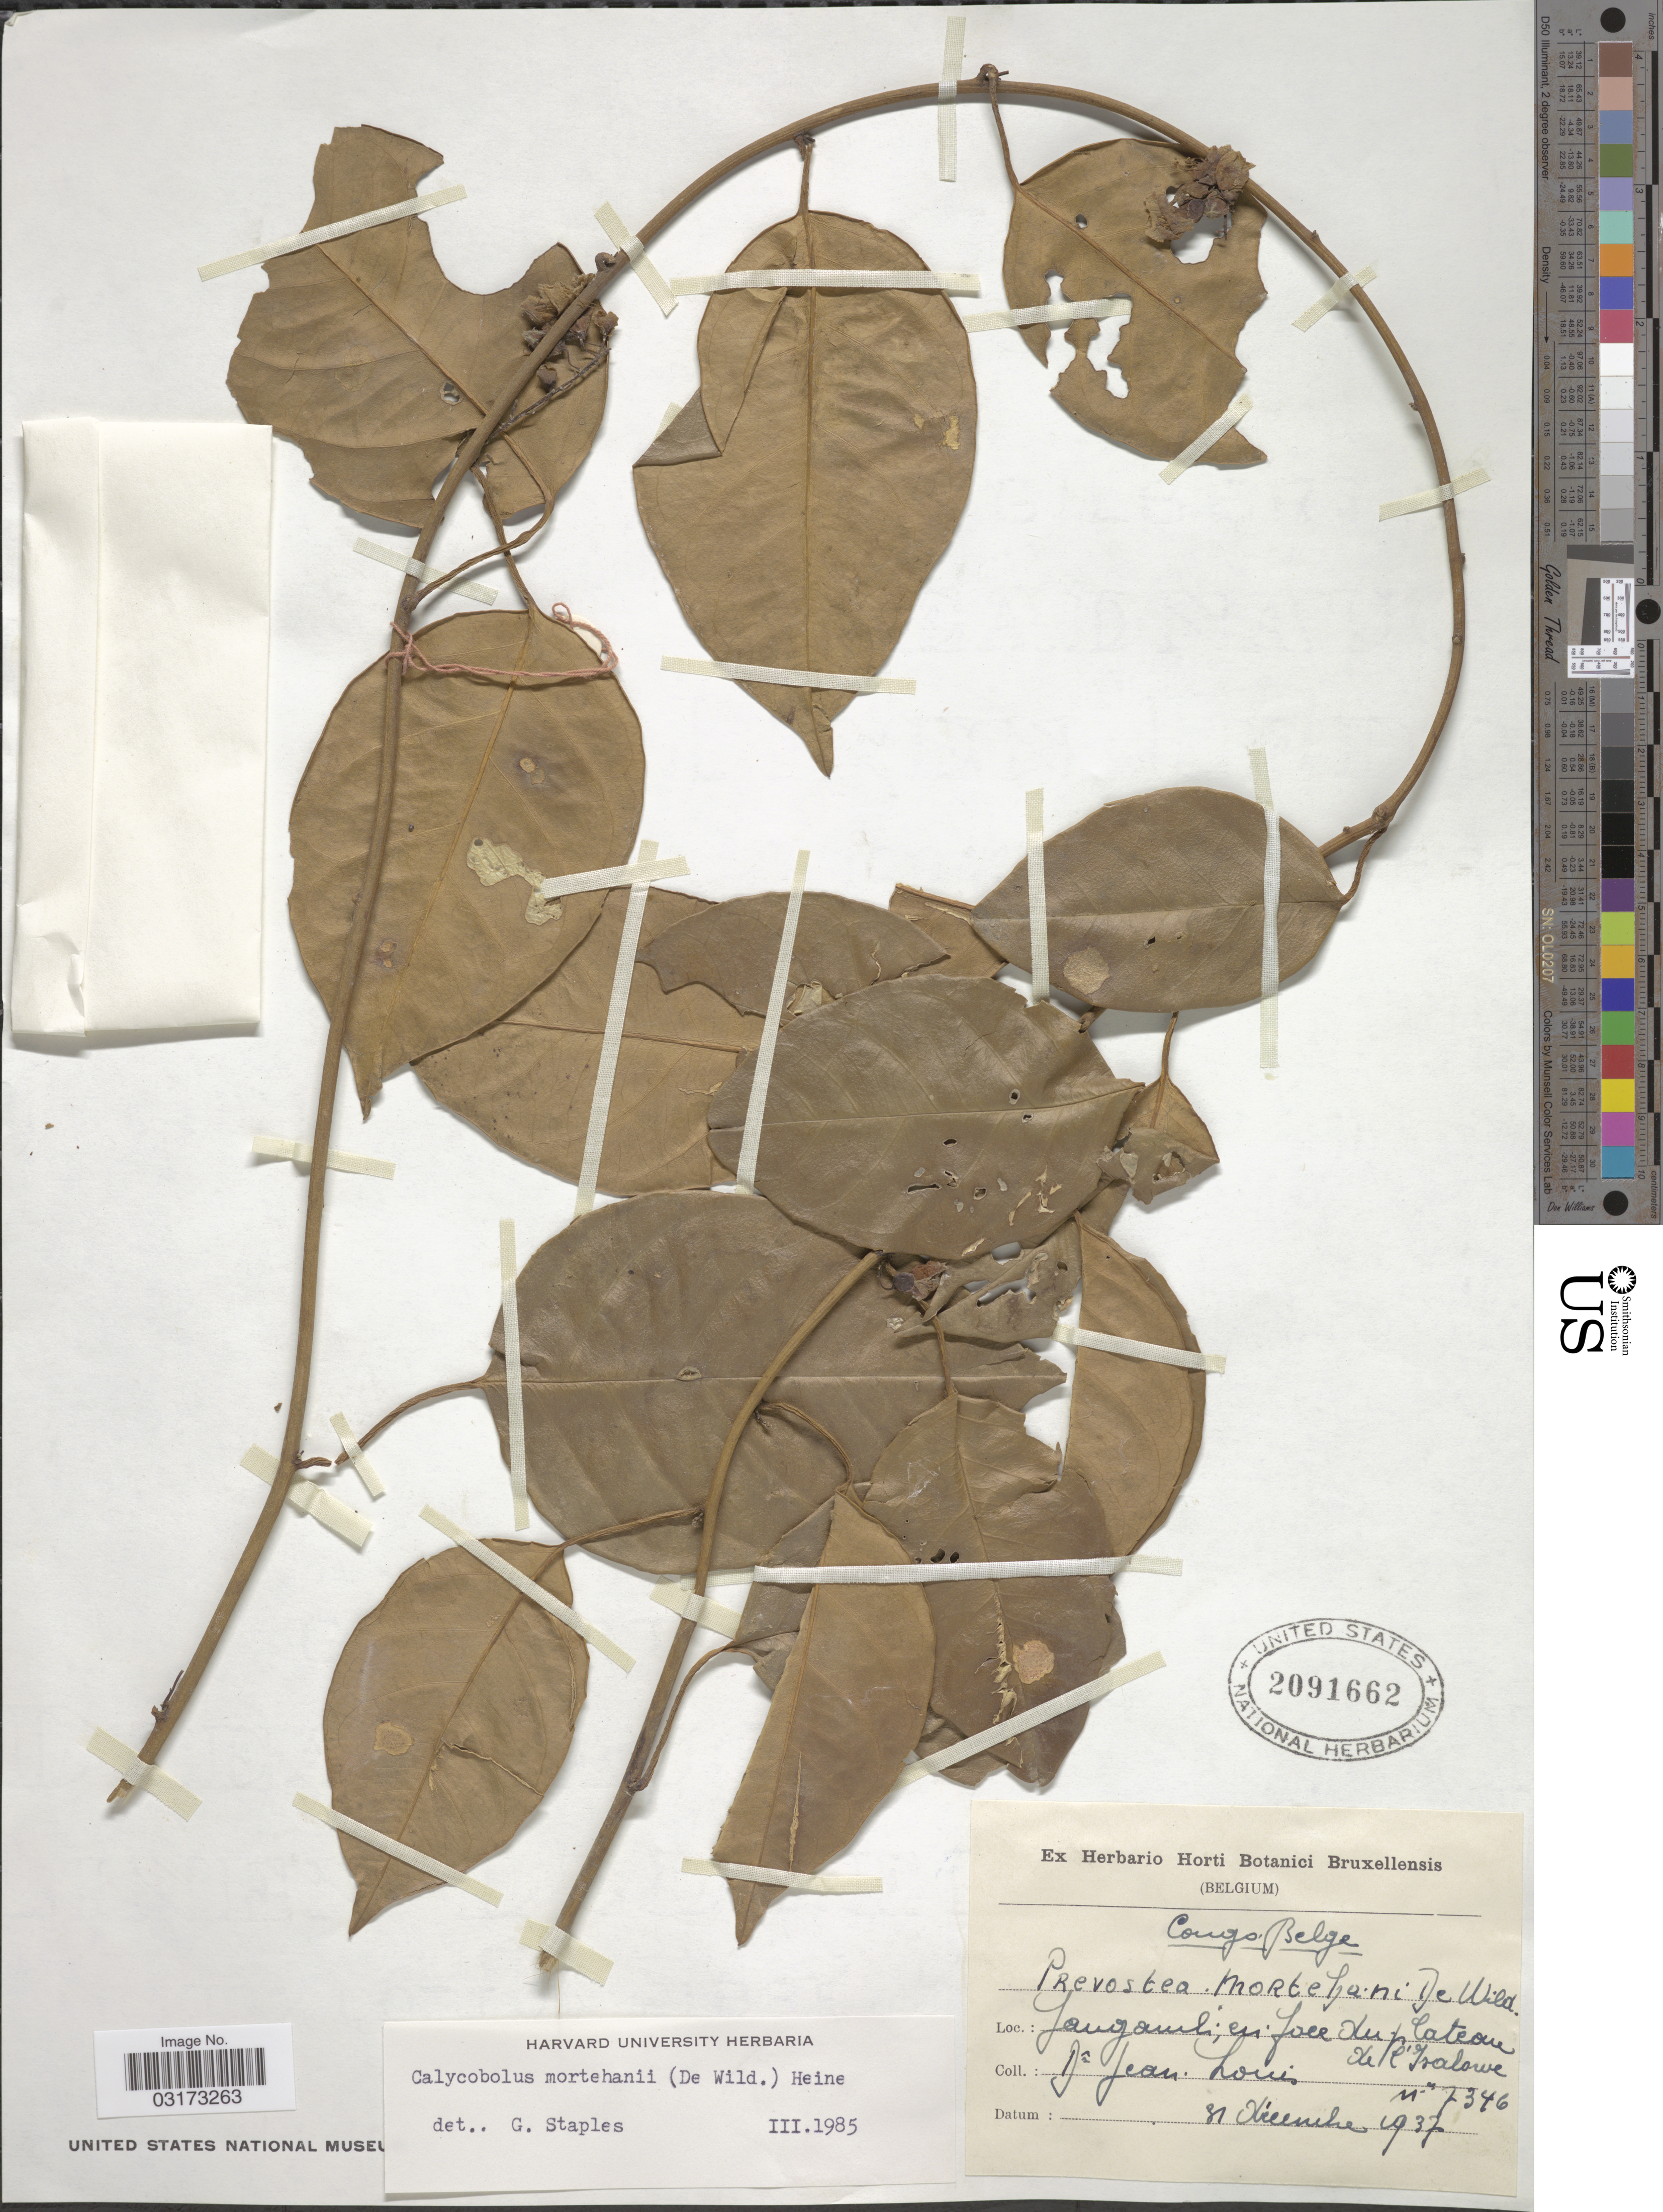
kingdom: Plantae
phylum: Tracheophyta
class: Magnoliopsida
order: Solanales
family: Convolvulaceae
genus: Calycobolus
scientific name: Calycobolus mortehanii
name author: Heine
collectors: J. Louis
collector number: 7346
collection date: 1937-12-31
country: Congo, Democratic Republic of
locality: Yangambi; en face du plateau de l'Isalowe. Congo Belge.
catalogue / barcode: US 2091662